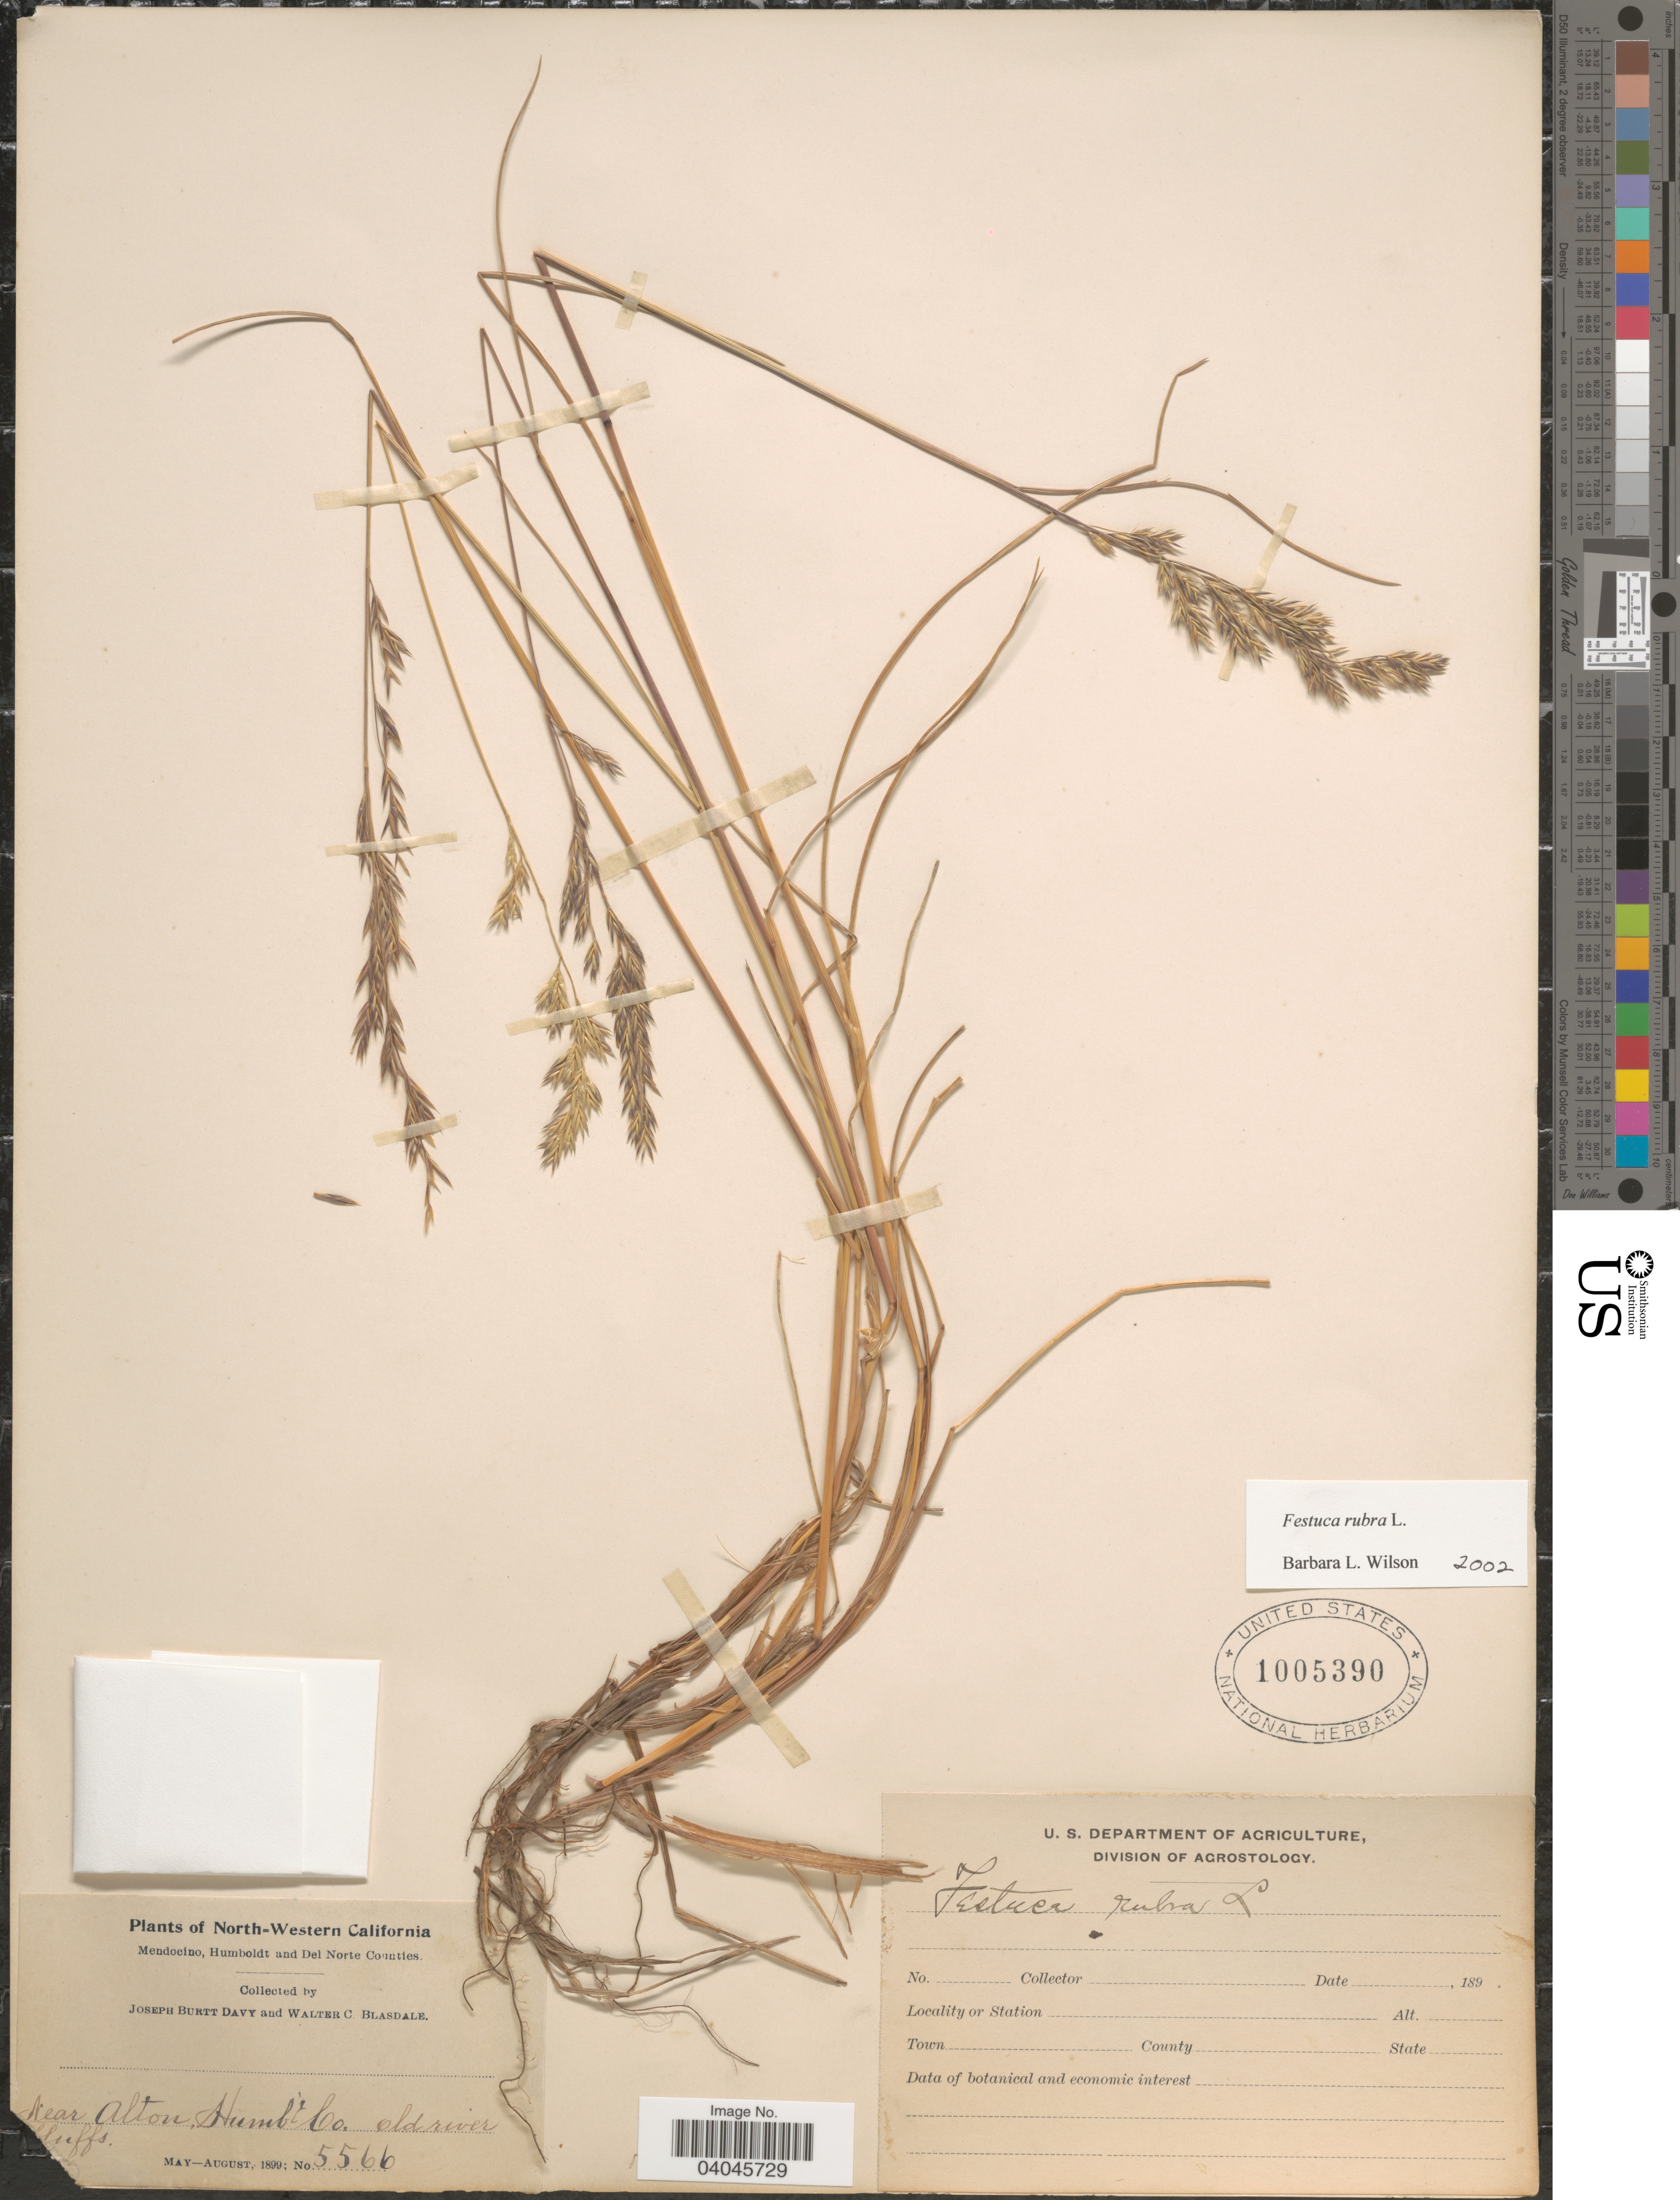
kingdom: Plantae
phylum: Tracheophyta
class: Liliopsida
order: Poales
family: Poaceae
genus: Festuca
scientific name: Festuca rubra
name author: L.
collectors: J. Burtt Davy & W. Blasdale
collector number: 5566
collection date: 1899-05/1899-08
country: United States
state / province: California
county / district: Humboldt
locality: North-Western California. Near Alton, Humbt Co.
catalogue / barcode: US 1005390